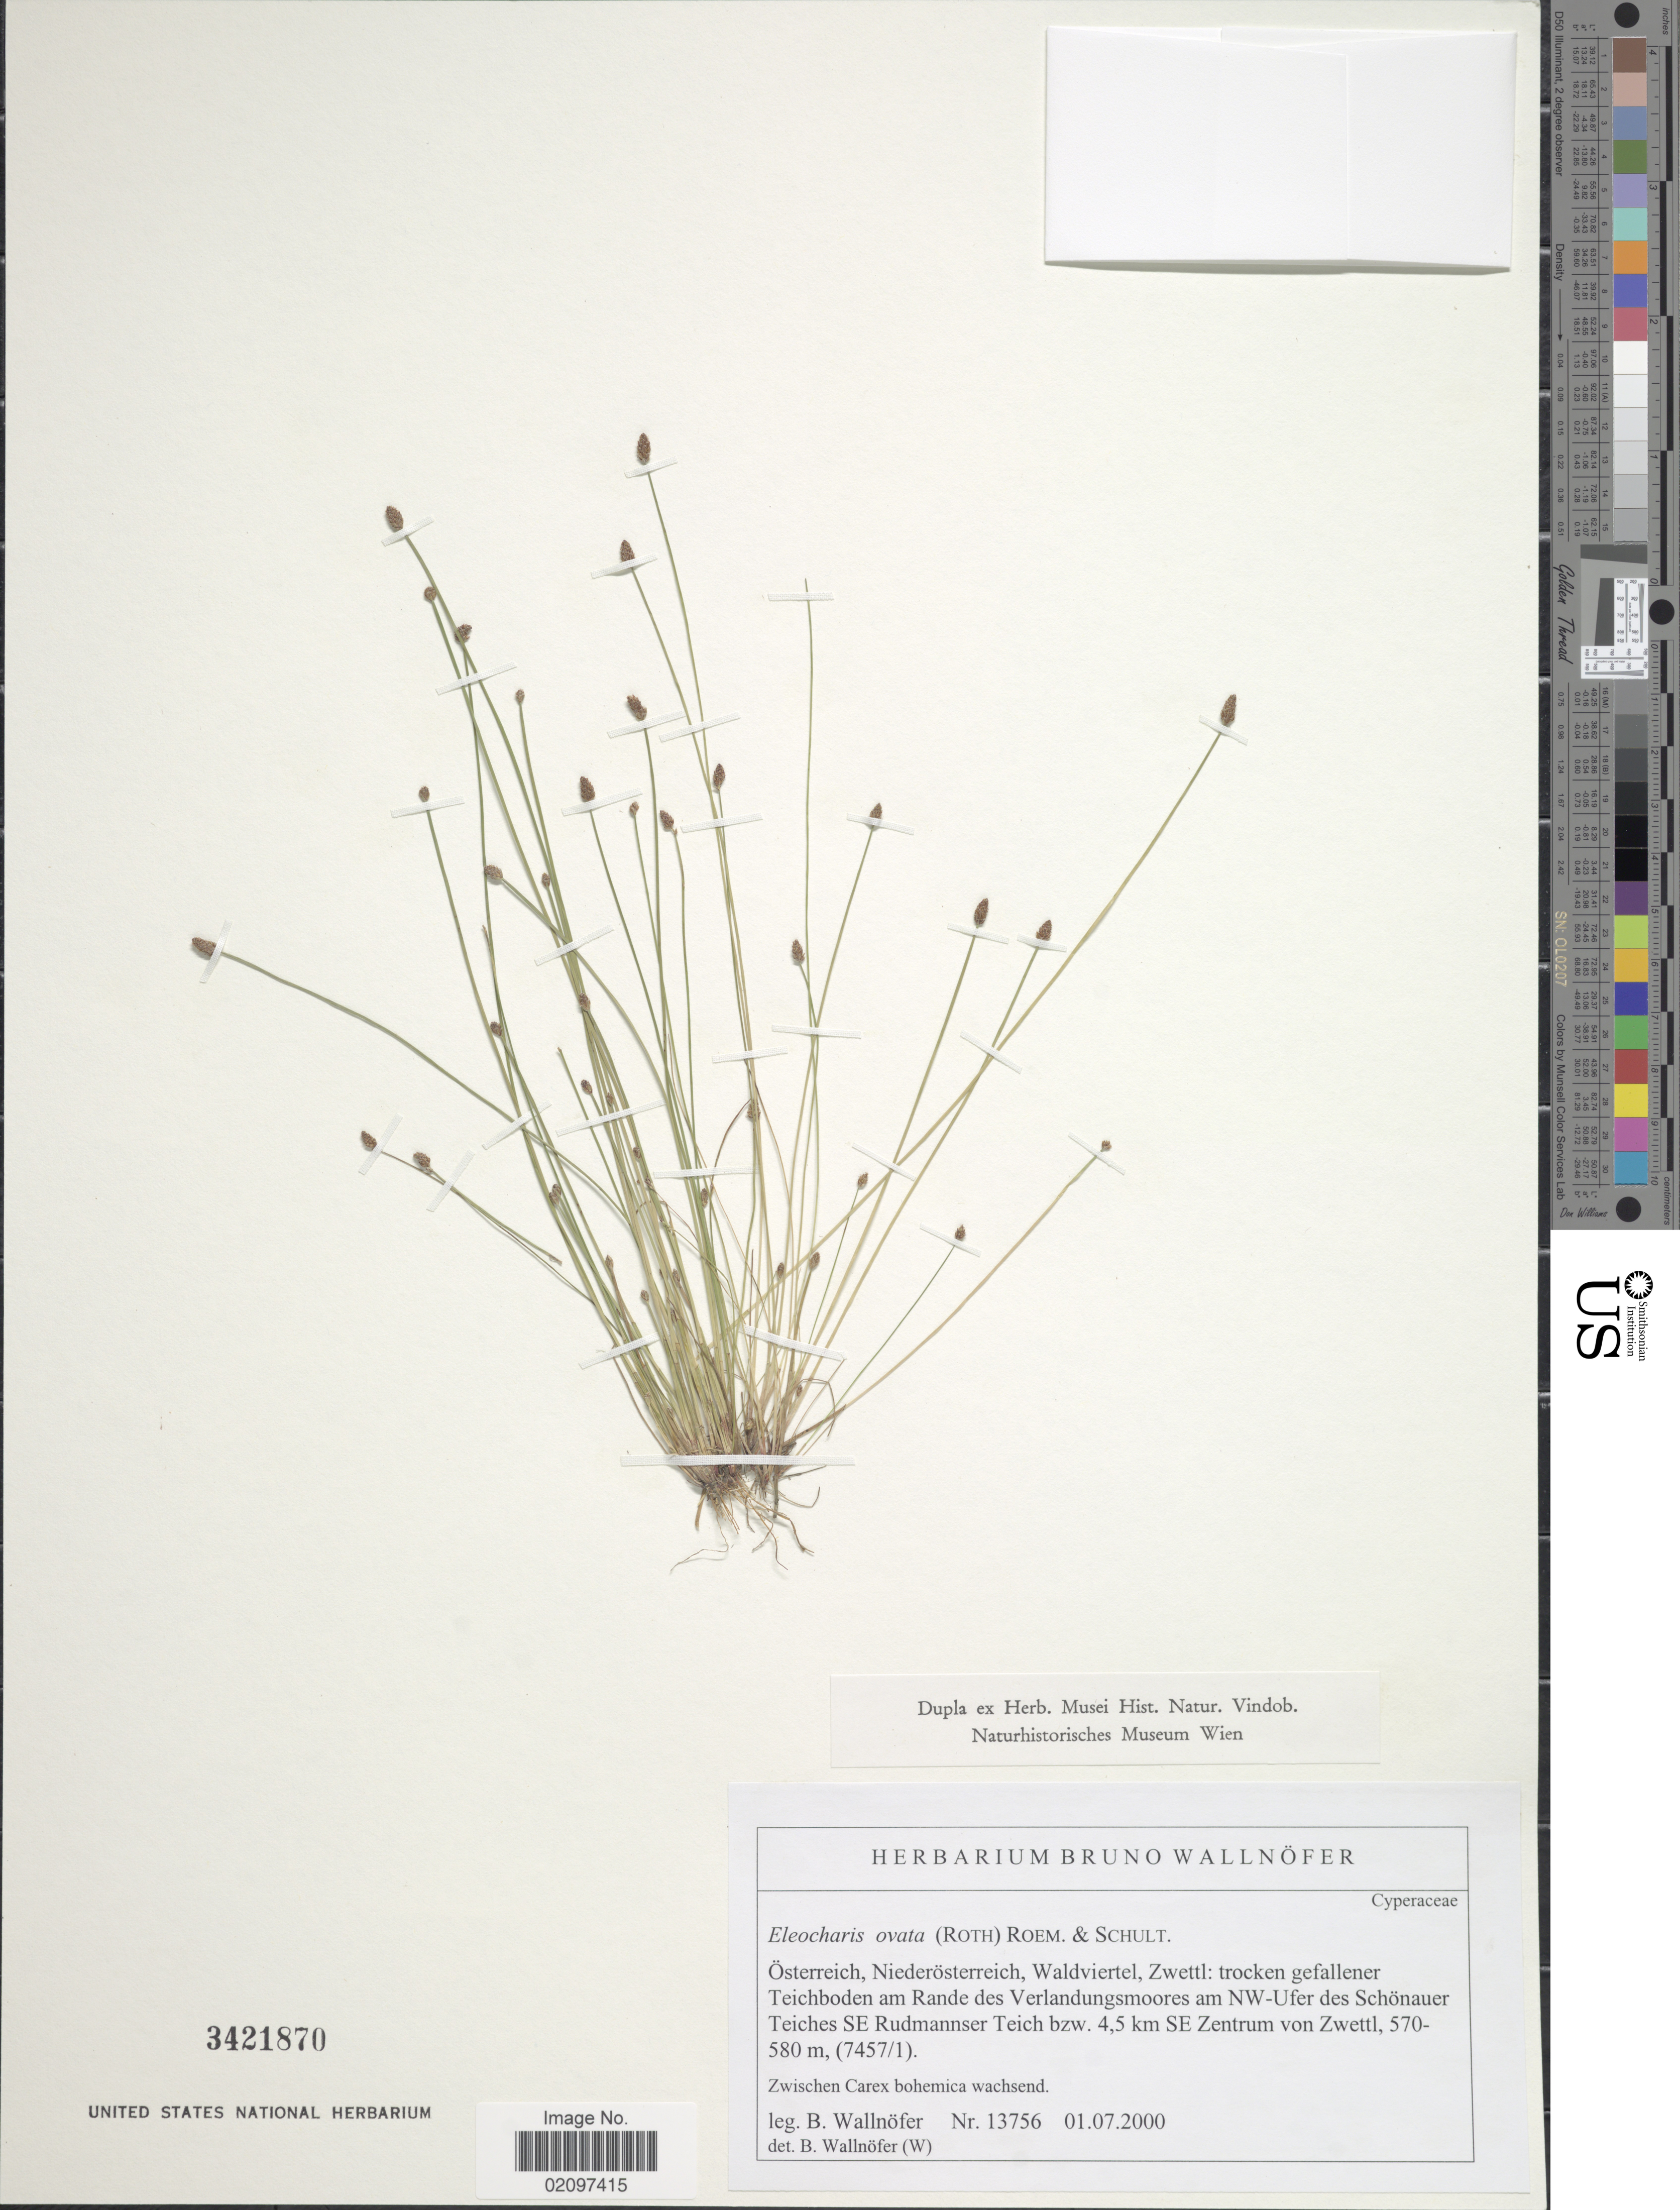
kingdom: Plantae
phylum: Tracheophyta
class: Liliopsida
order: Poales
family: Cyperaceae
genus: Eleocharis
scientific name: Eleocharis ovata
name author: (Roth) Roem. & Schult.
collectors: B. Wallnöfer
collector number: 13756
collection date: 2000-07-01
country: Austria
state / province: Niederosterreich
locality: Osterreich, Niederosterreich, Waldviertel, Zwettl: trocken gefallener Teichboden am Rande des Verlandungsmoores am NW-Ufer des Schonauer Teiches SE Rudmannser Teich bzw. 4.5 km Zentrum von Zwettl.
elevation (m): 570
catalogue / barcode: US 3421870